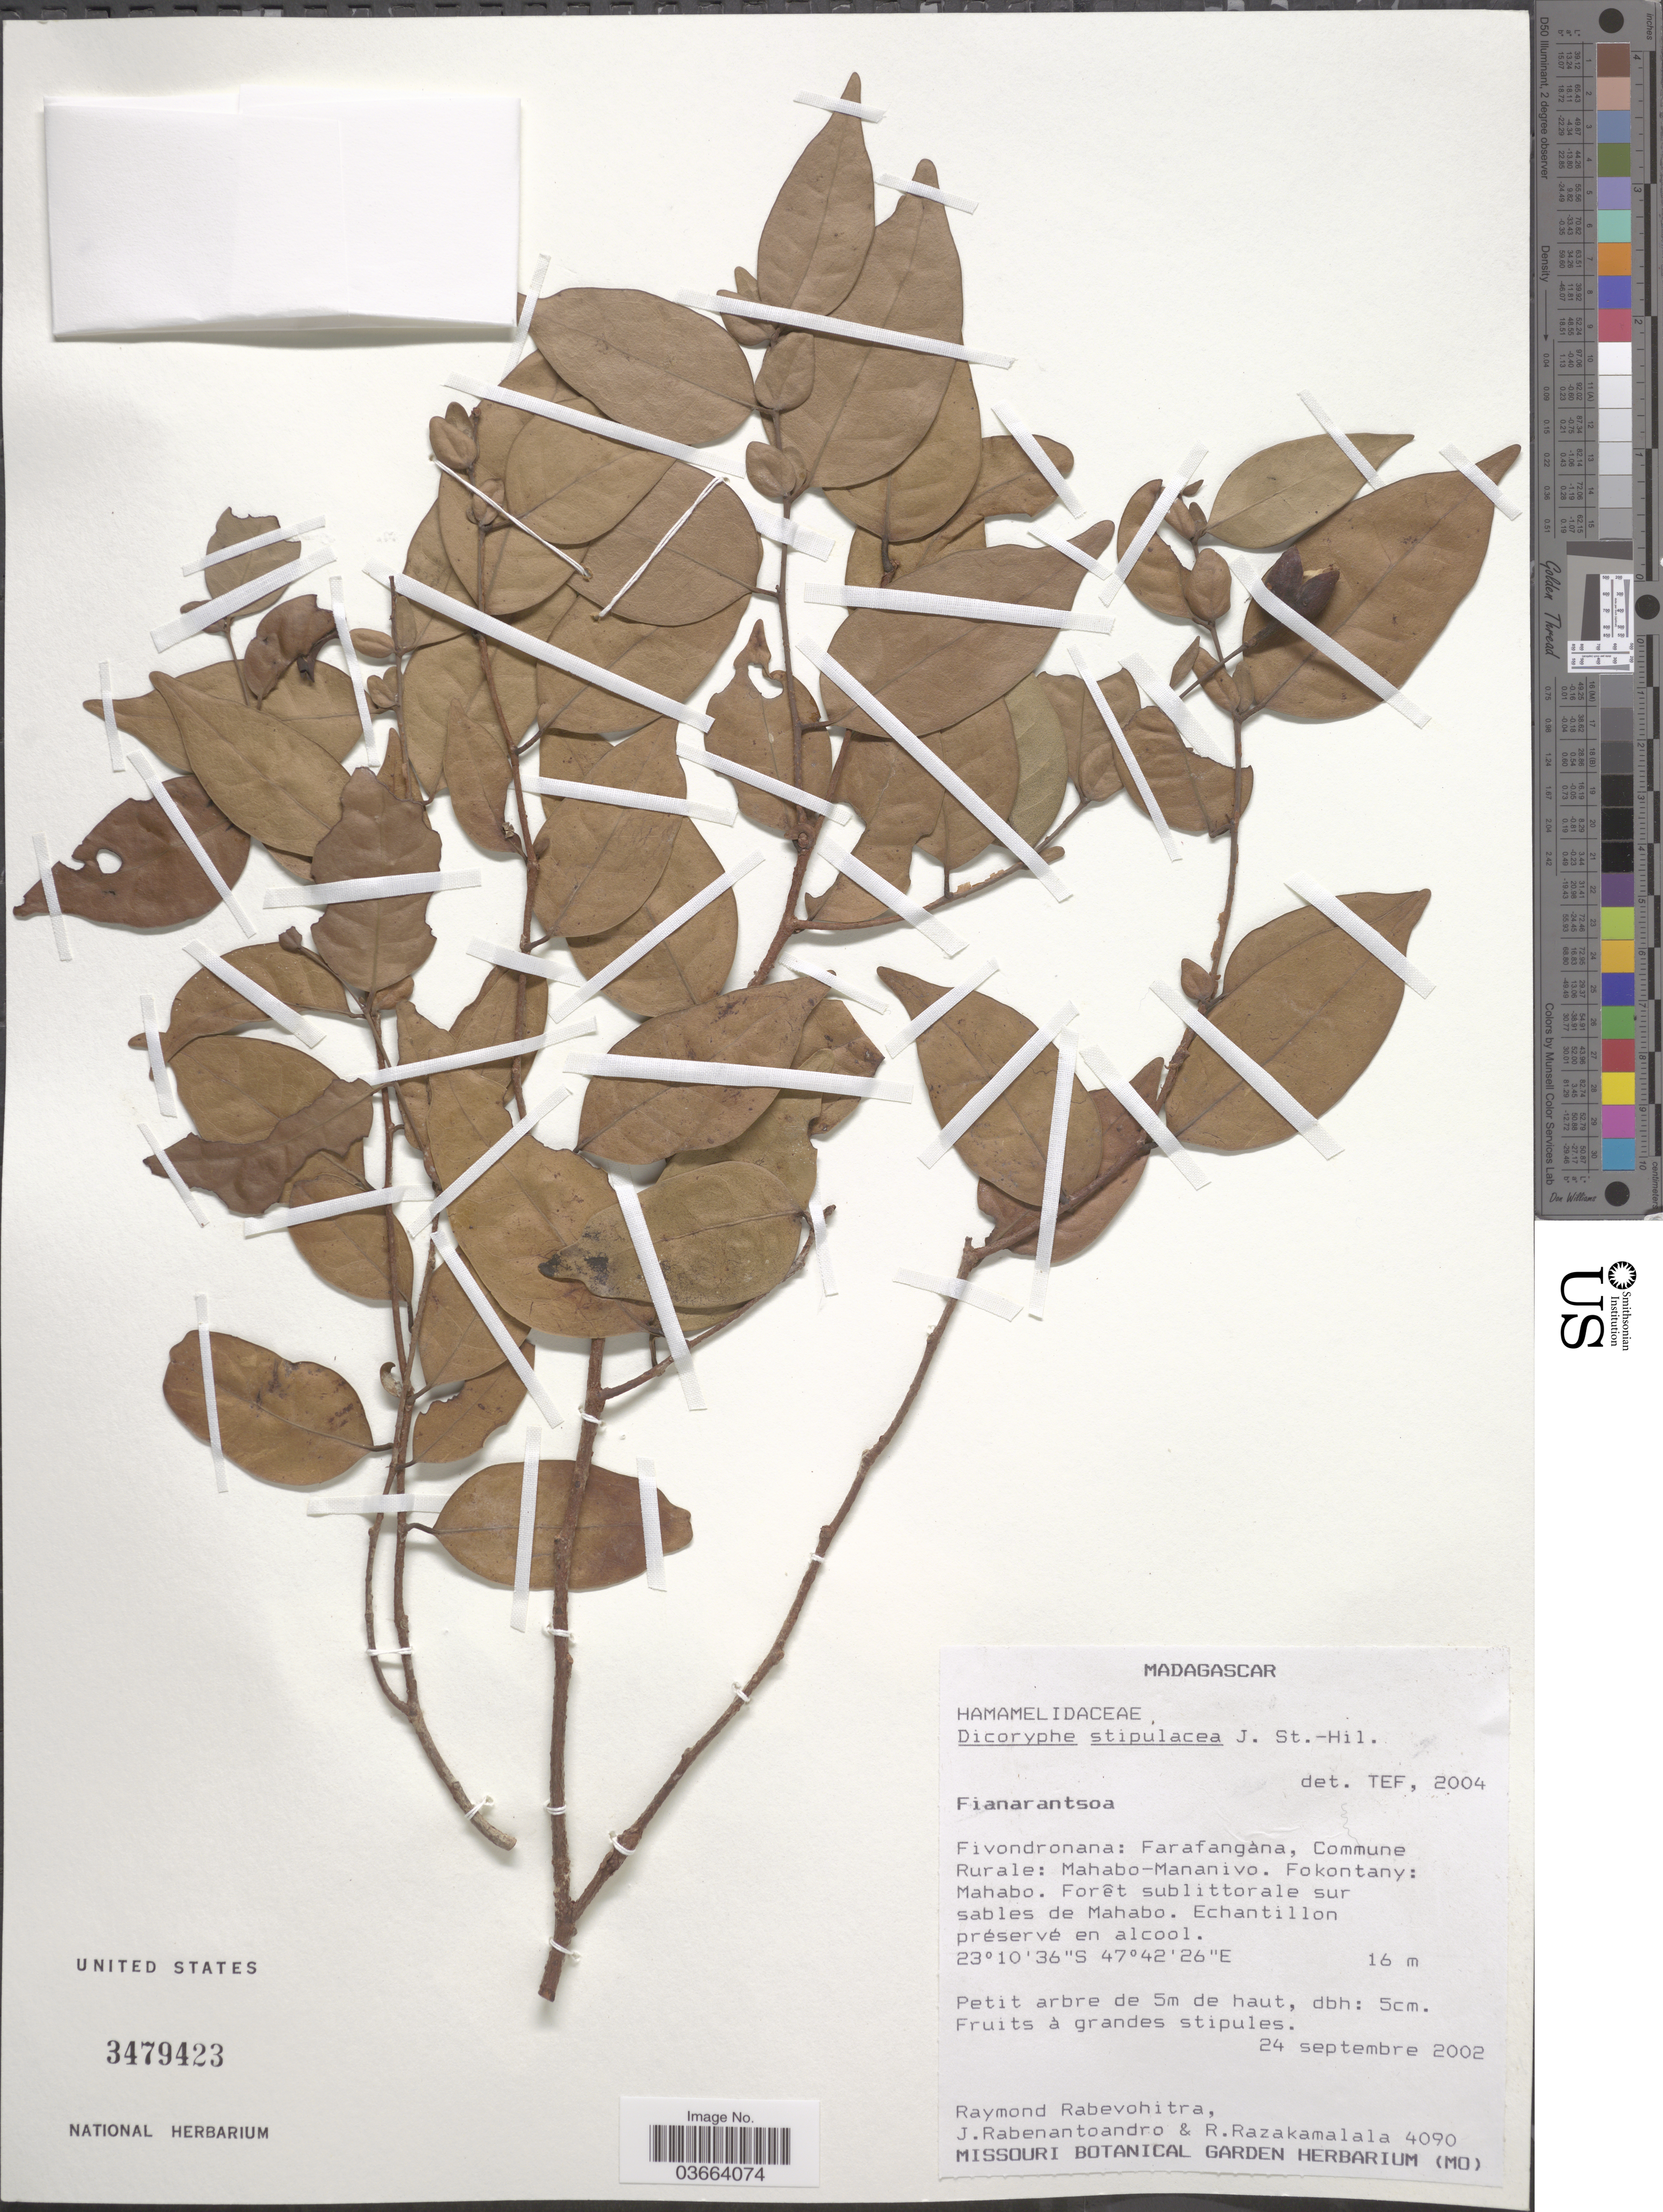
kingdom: Plantae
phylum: Tracheophyta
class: Magnoliopsida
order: Saxifragales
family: Hamamelidaceae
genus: Dicoryphe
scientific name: Dicoryphe stipulacea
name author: J. St.-Hil.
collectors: R. Rabevohitra, J. Rabenantoandro & R. Razakamalala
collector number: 4090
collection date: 2002-09-24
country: Madagascar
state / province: Atsimo-Atsinanana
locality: Fivondronana: Farafangàna, Commune Rurale: Mahabo-Mananivo. Fokontany: Mahabo. Forêt sublittorale sur sables de Mahabo.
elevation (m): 16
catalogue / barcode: US 3479423